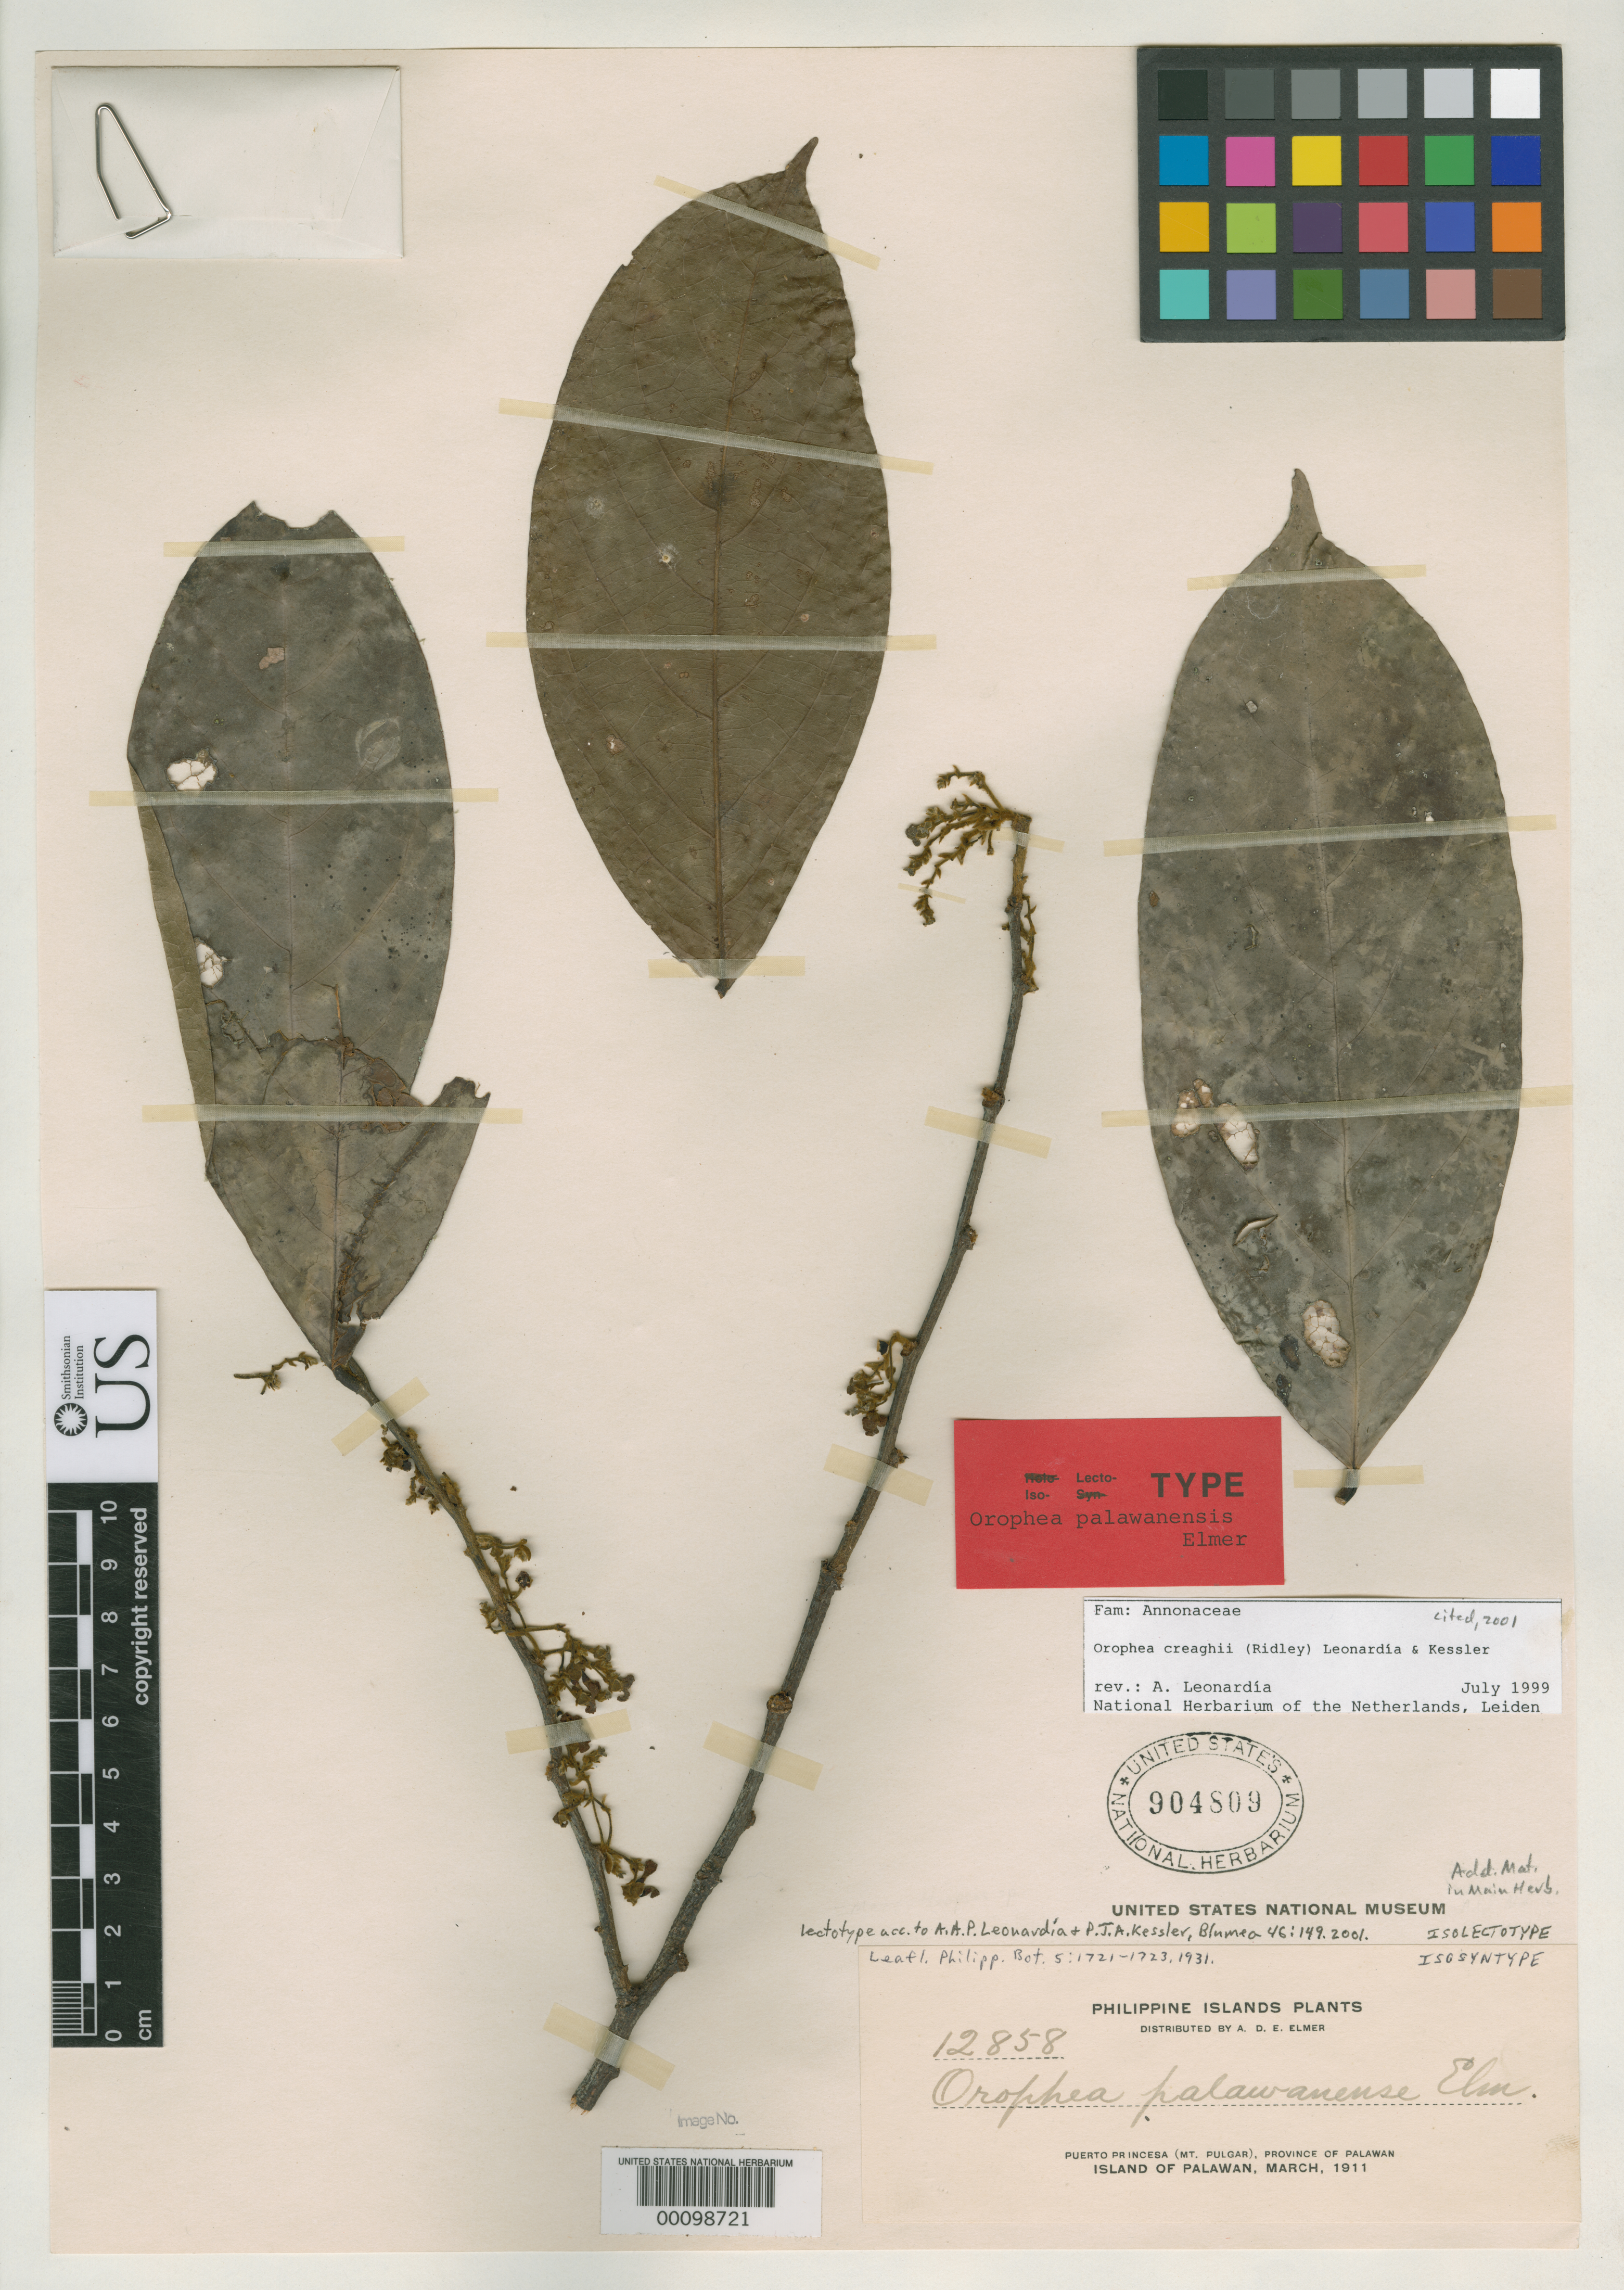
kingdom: Plantae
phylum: Tracheophyta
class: Magnoliopsida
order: Magnoliales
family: Annonaceae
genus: Orophea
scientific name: Orophea palawanensis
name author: Elmer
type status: Isolectotype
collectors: A. D. E. Elmer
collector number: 12858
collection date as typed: Mar 1911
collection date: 1911-03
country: Philippines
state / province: Mimaropa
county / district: Palawan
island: Palawan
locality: Puerto Princesa (Mt. Pulgar).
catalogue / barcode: US 904809